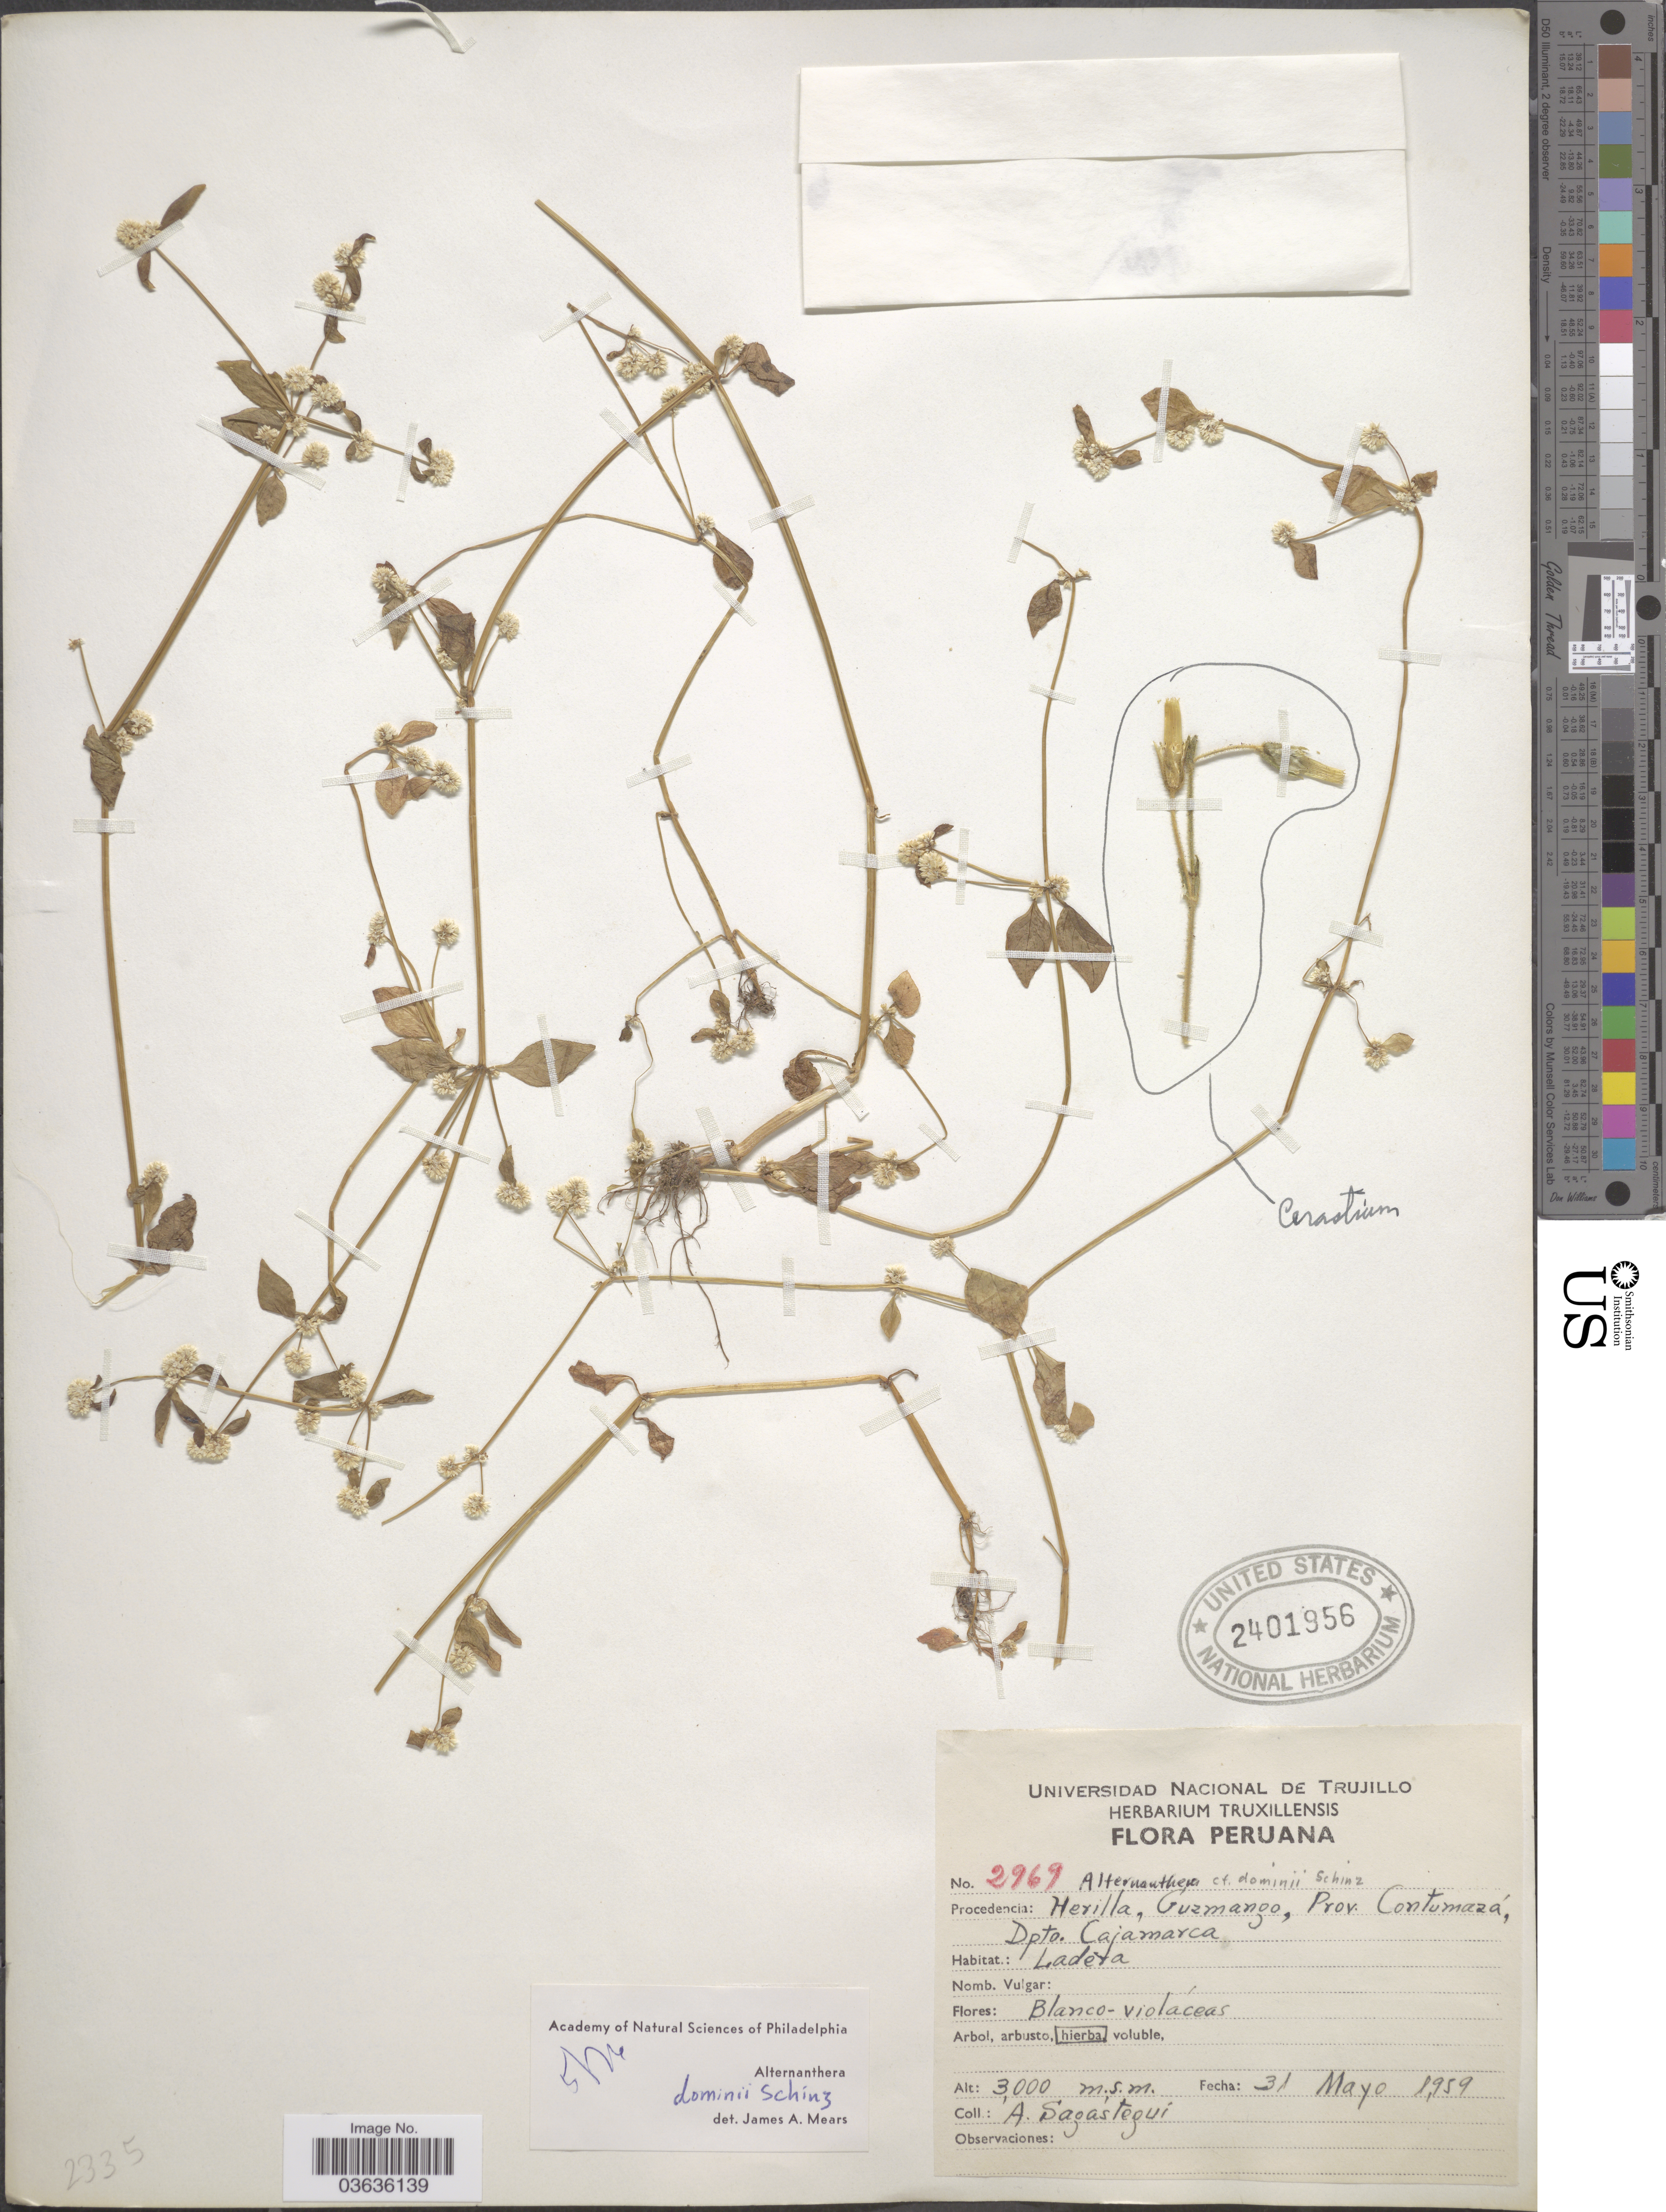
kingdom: Plantae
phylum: Tracheophyta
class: Magnoliopsida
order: Caryophyllales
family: Amaranthaceae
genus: Alternanthera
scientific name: Alternanthera dominii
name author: Schinz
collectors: A. Sagastegui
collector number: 2969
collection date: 1959-05-31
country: Peru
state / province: Cajamarca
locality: Procedencia Herilla, Guzmango, Prov. Contumazá, Dpto. Cajamarca.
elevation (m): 3000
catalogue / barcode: US 2401956